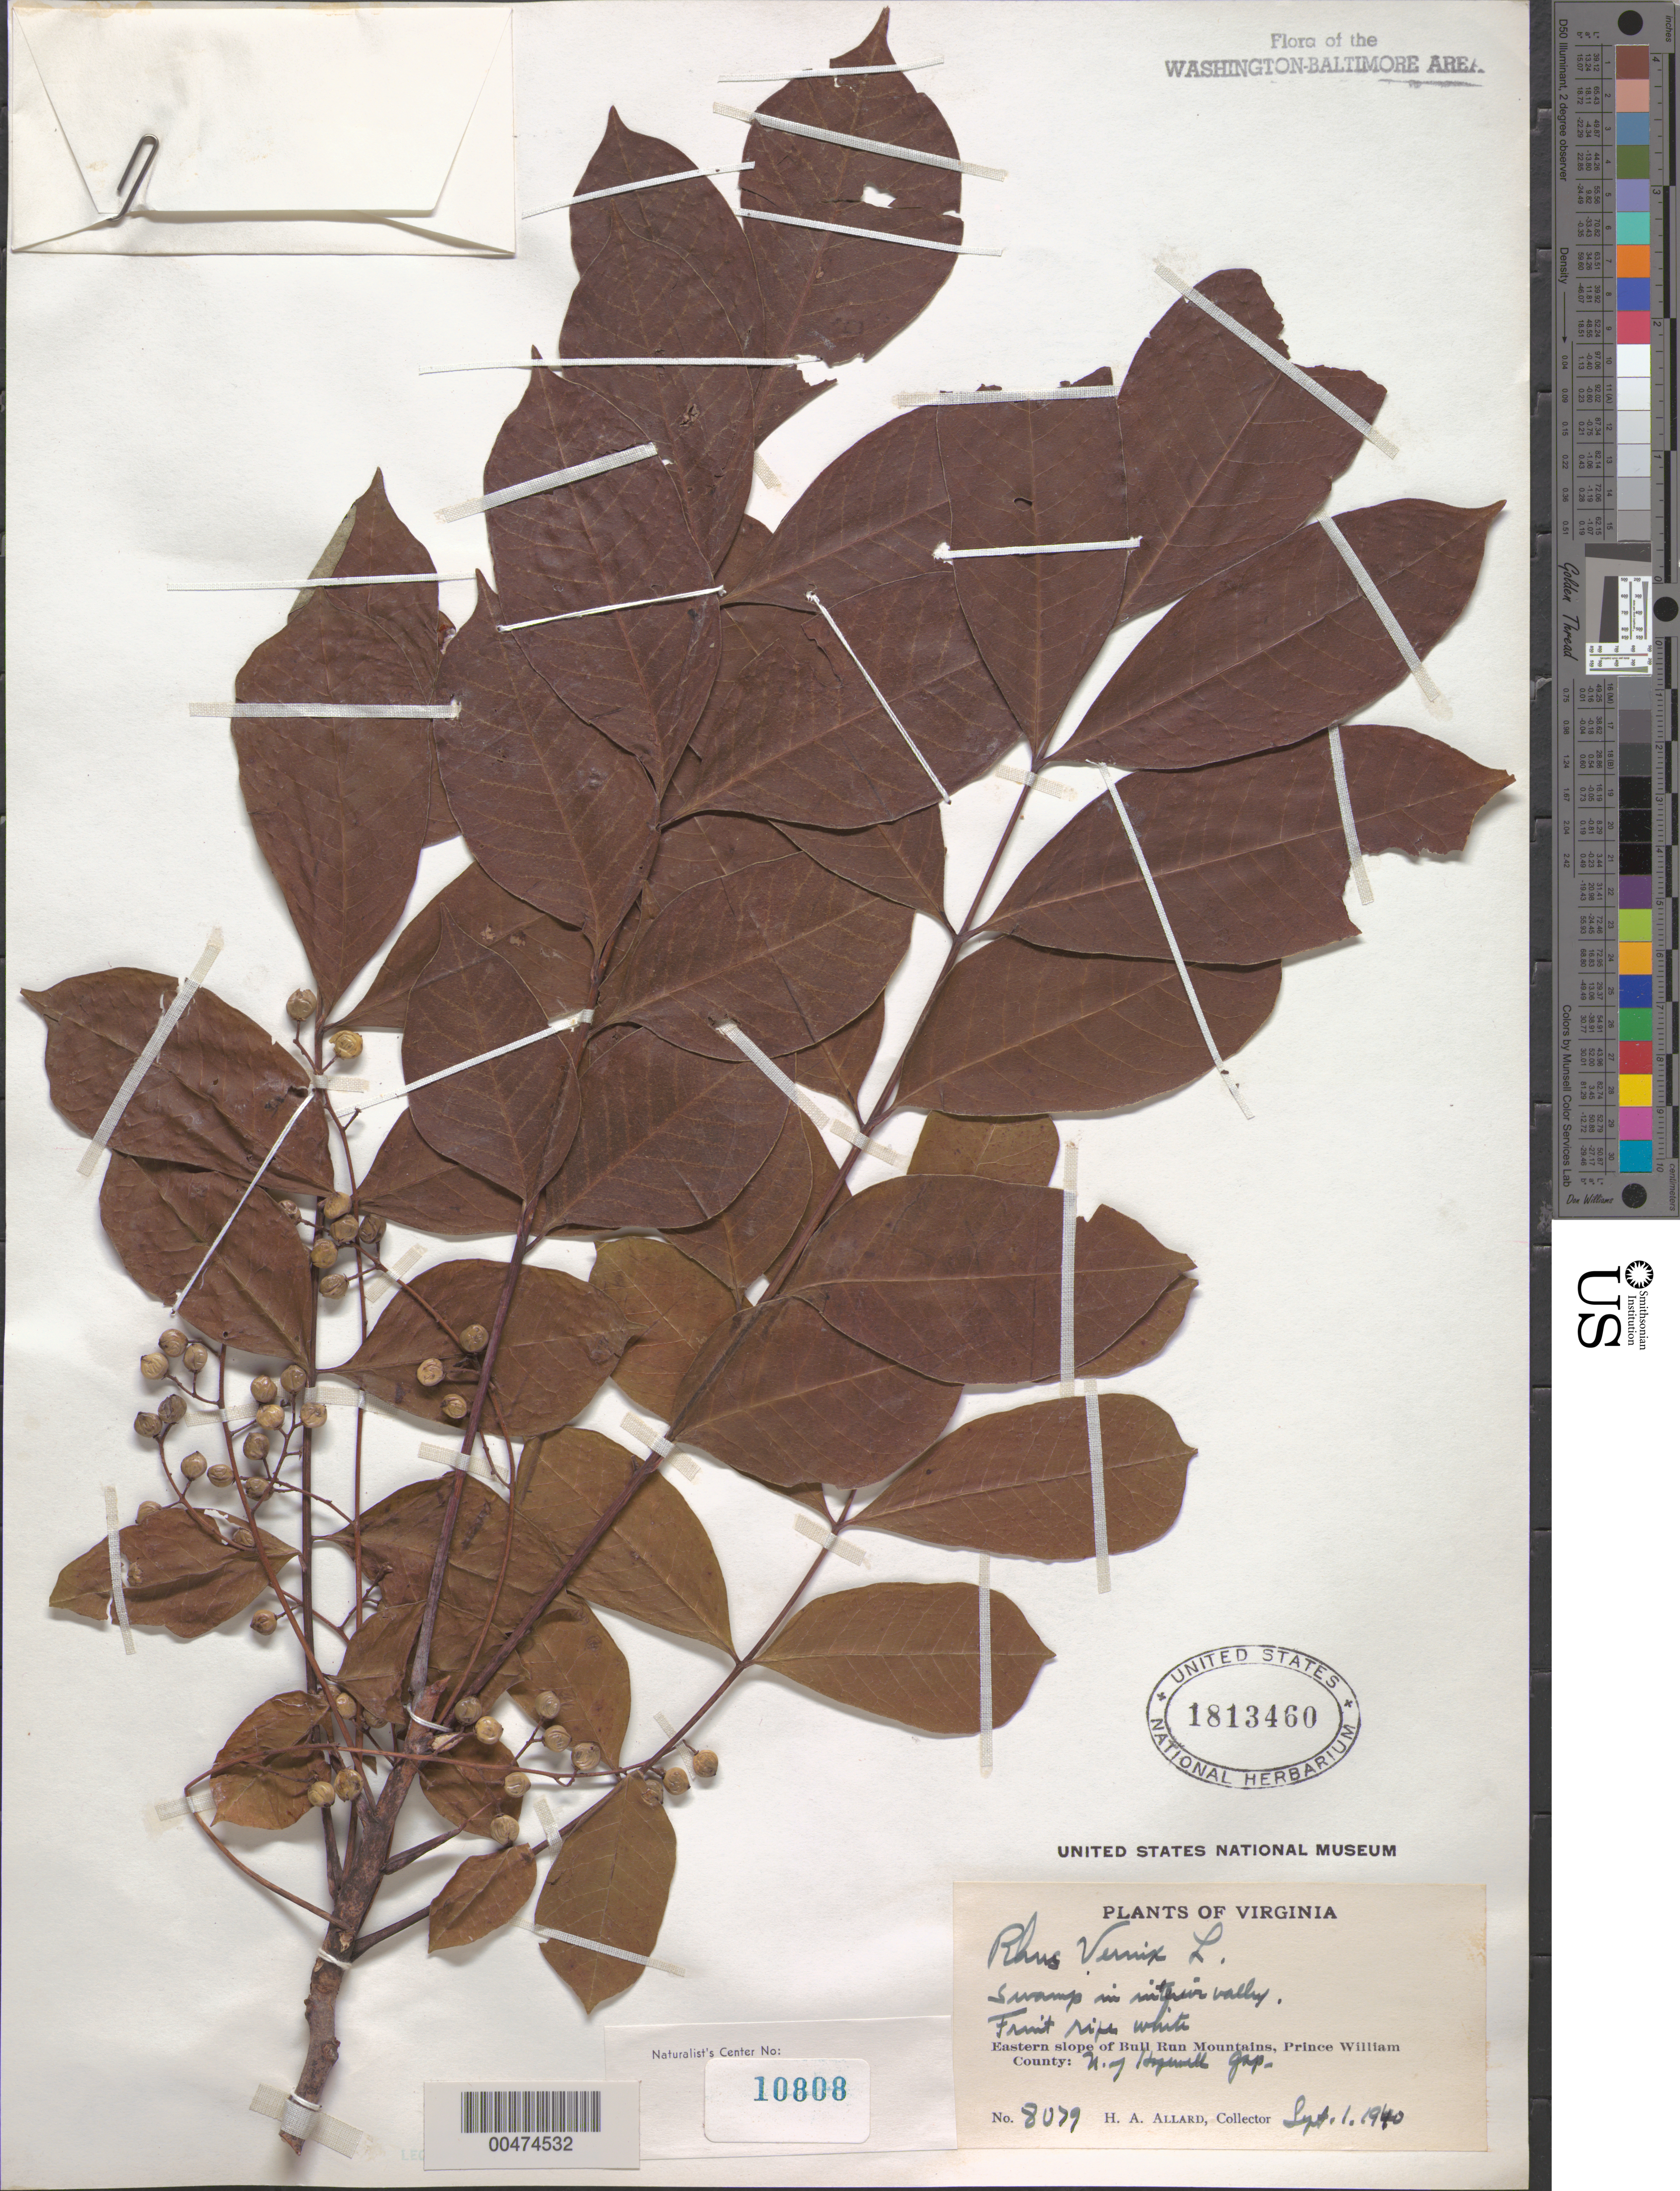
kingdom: Plantae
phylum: Tracheophyta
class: Magnoliopsida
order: Sapindales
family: Anacardiaceae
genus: Toxicodendron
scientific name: Toxicodendron vernix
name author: (L.) Kuntze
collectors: H. A. Allard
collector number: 8079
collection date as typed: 01 Sep 1940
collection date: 1940-09-01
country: United States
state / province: Virginia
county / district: Prince William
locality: N of Hopewell Gap, east slope of Bull Run Mts. Bull Run Mts.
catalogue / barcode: US 1813460